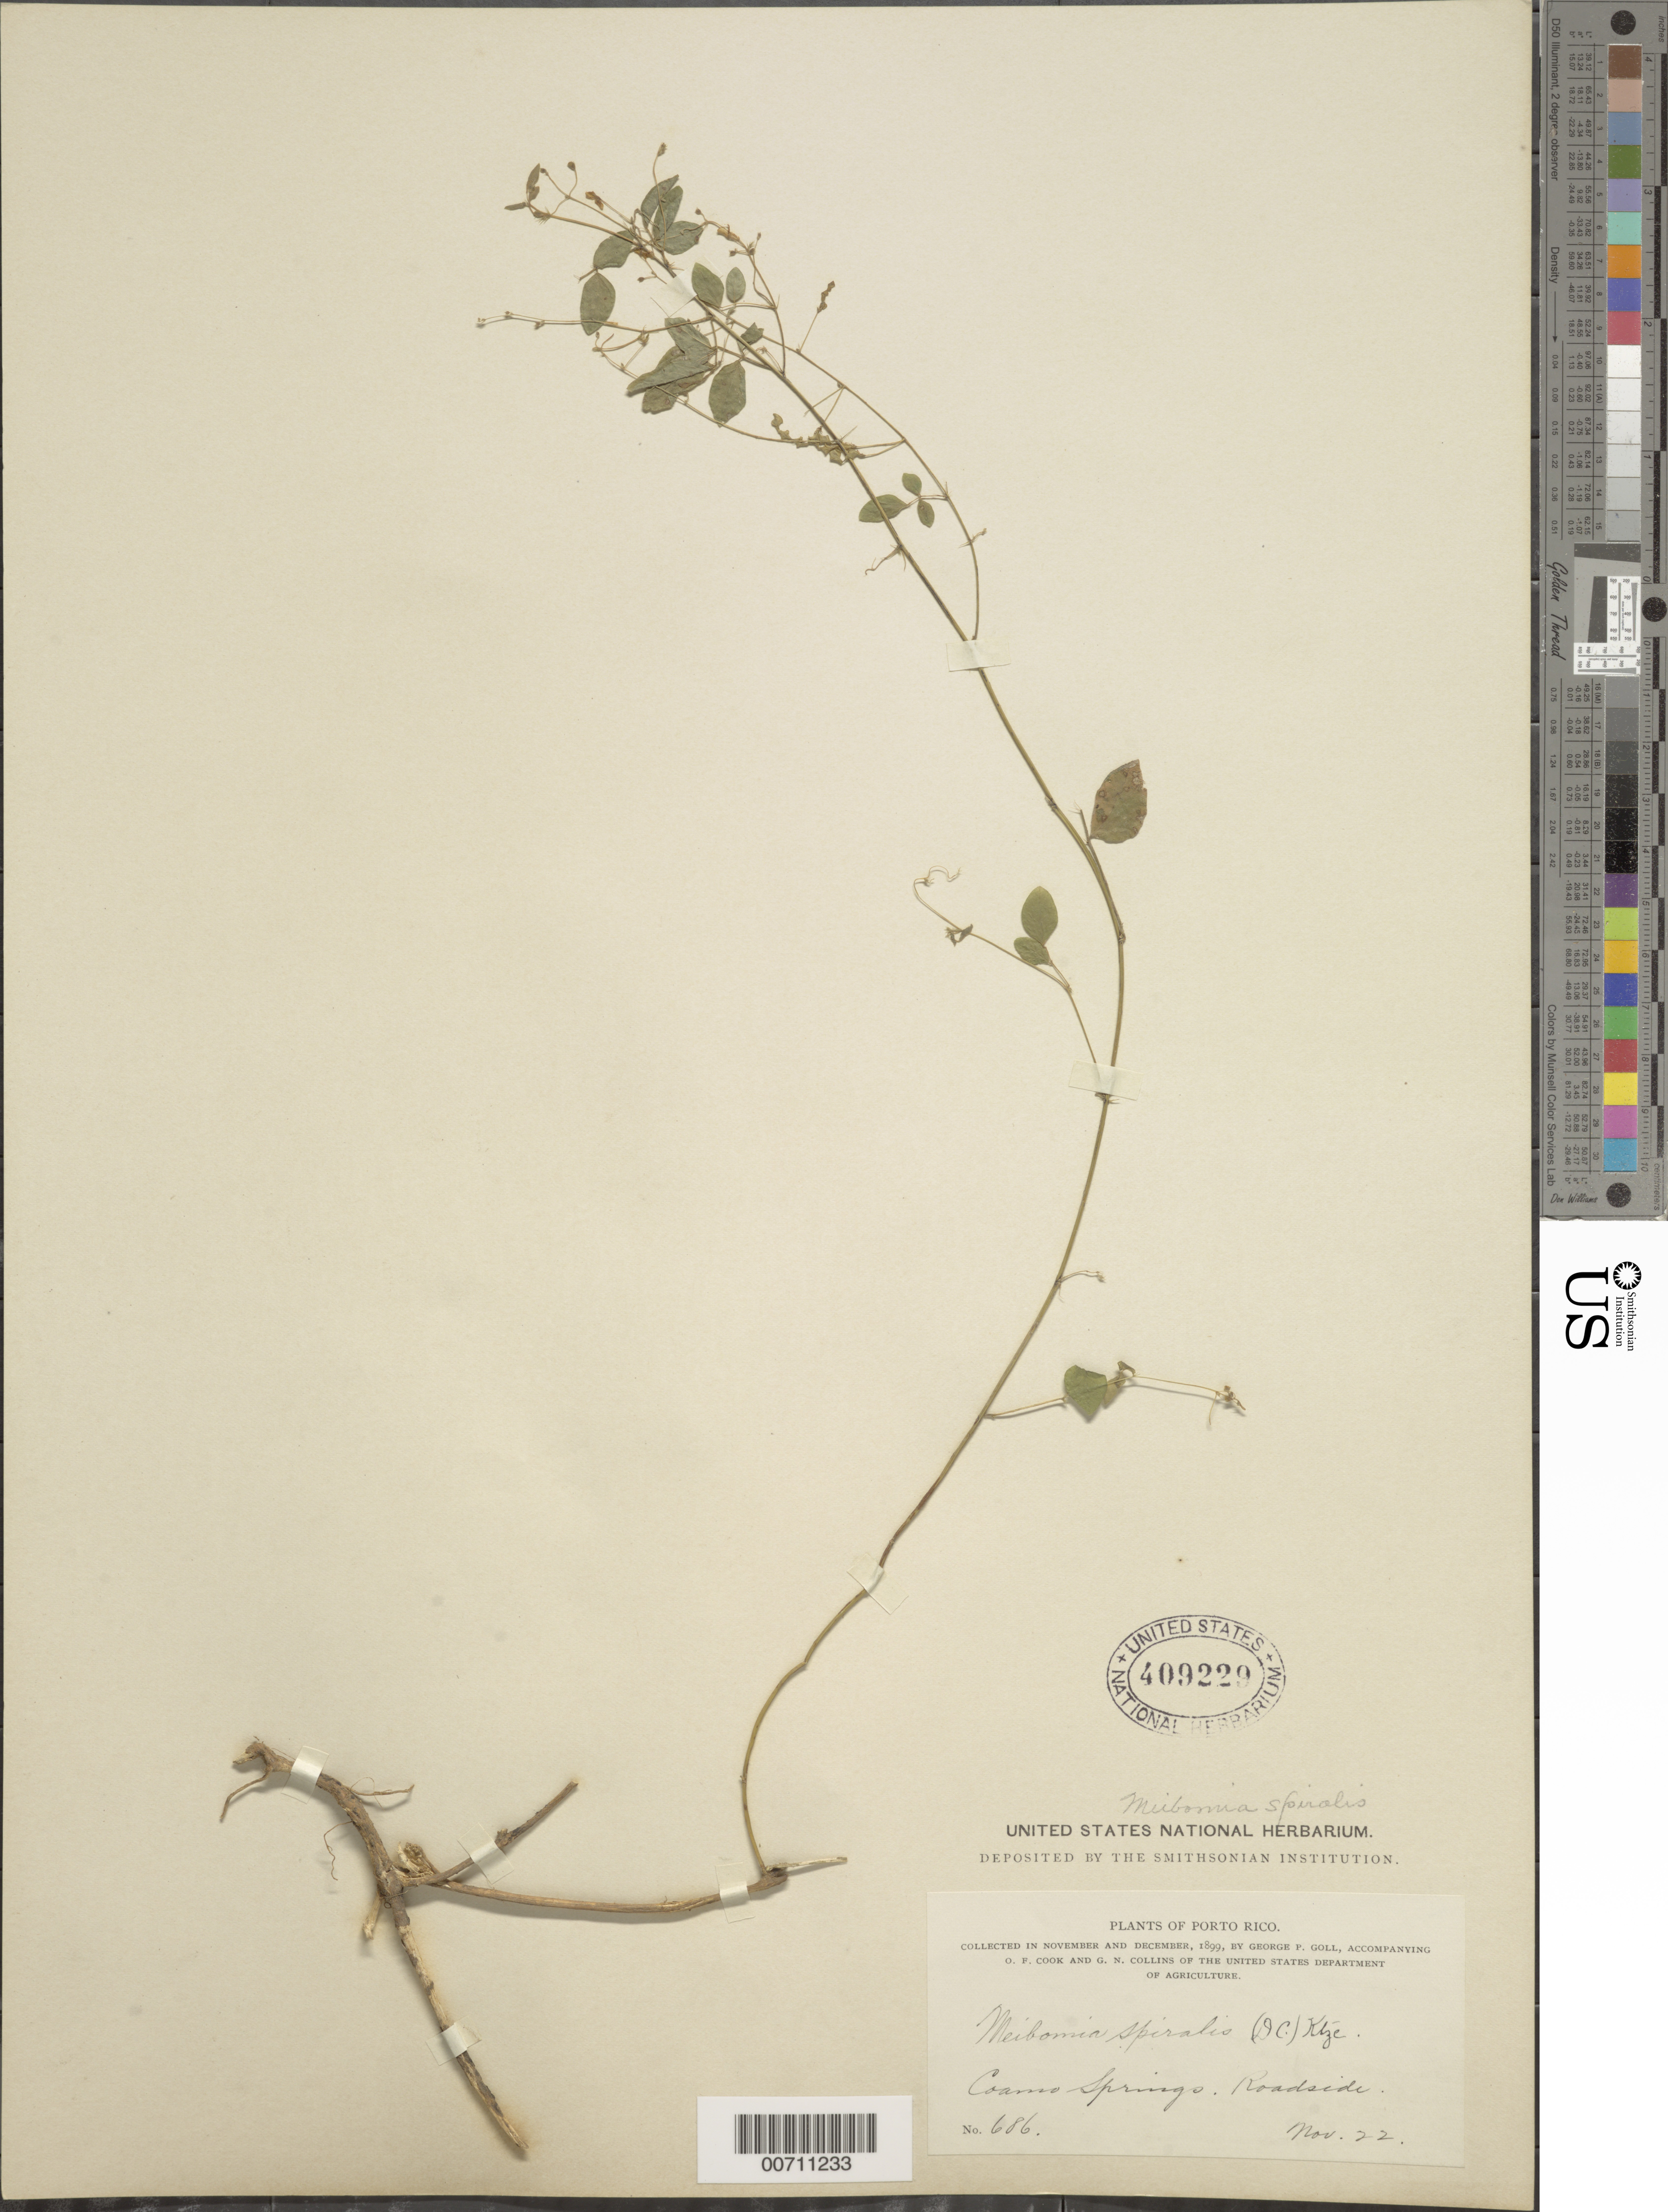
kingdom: Plantae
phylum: Tracheophyta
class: Magnoliopsida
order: Fabales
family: Fabaceae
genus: Desmodium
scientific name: Desmodium procumbens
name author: (Mill.) Hitchc.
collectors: G. Goll, O. F. Cook & G. Collins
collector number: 686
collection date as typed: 22 Nov 1899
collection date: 1899-11-22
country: Puerto Rico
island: Greater Antilles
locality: Coamo Springs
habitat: Roadside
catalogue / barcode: US 409229